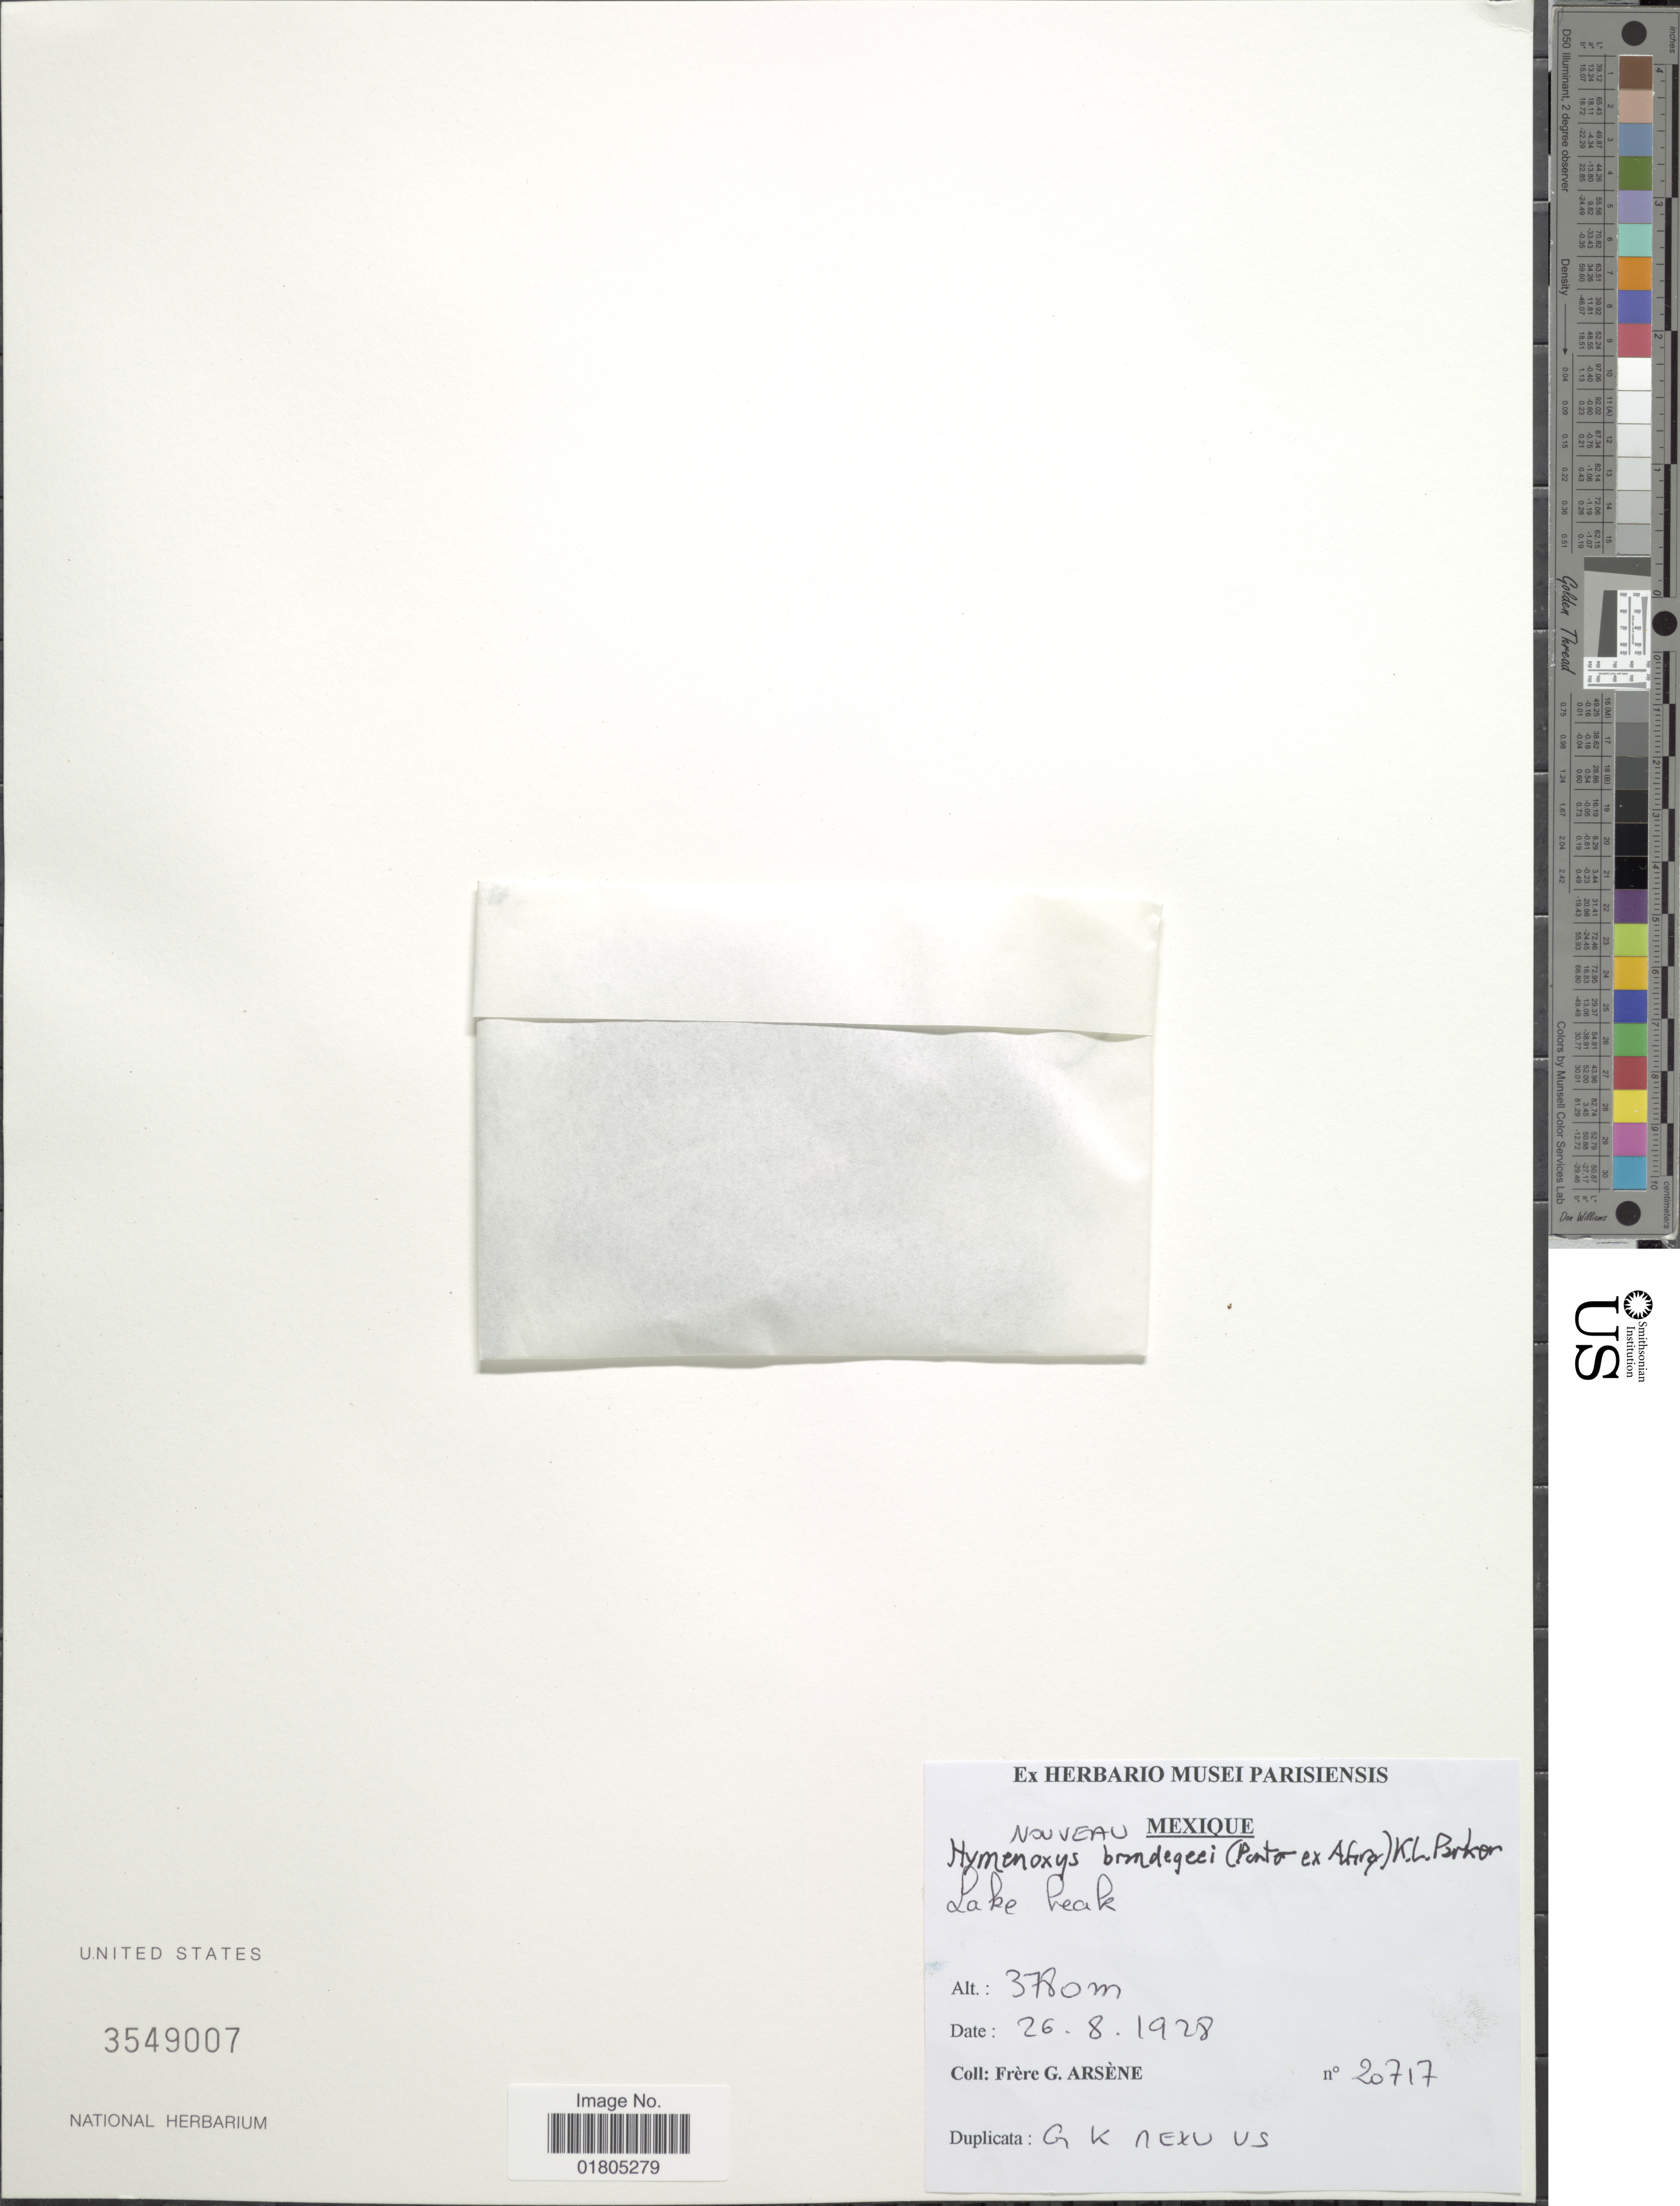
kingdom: Plantae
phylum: Tracheophyta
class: Magnoliopsida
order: Asterales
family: Asteraceae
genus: Actinea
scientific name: Actinea brandegeei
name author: (Porter ex A. Gray) Kuntze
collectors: Bro. G. Arsène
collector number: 20717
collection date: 1928-08-26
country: United States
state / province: New Mexico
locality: Lake Peak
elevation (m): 3780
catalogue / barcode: US 3549007